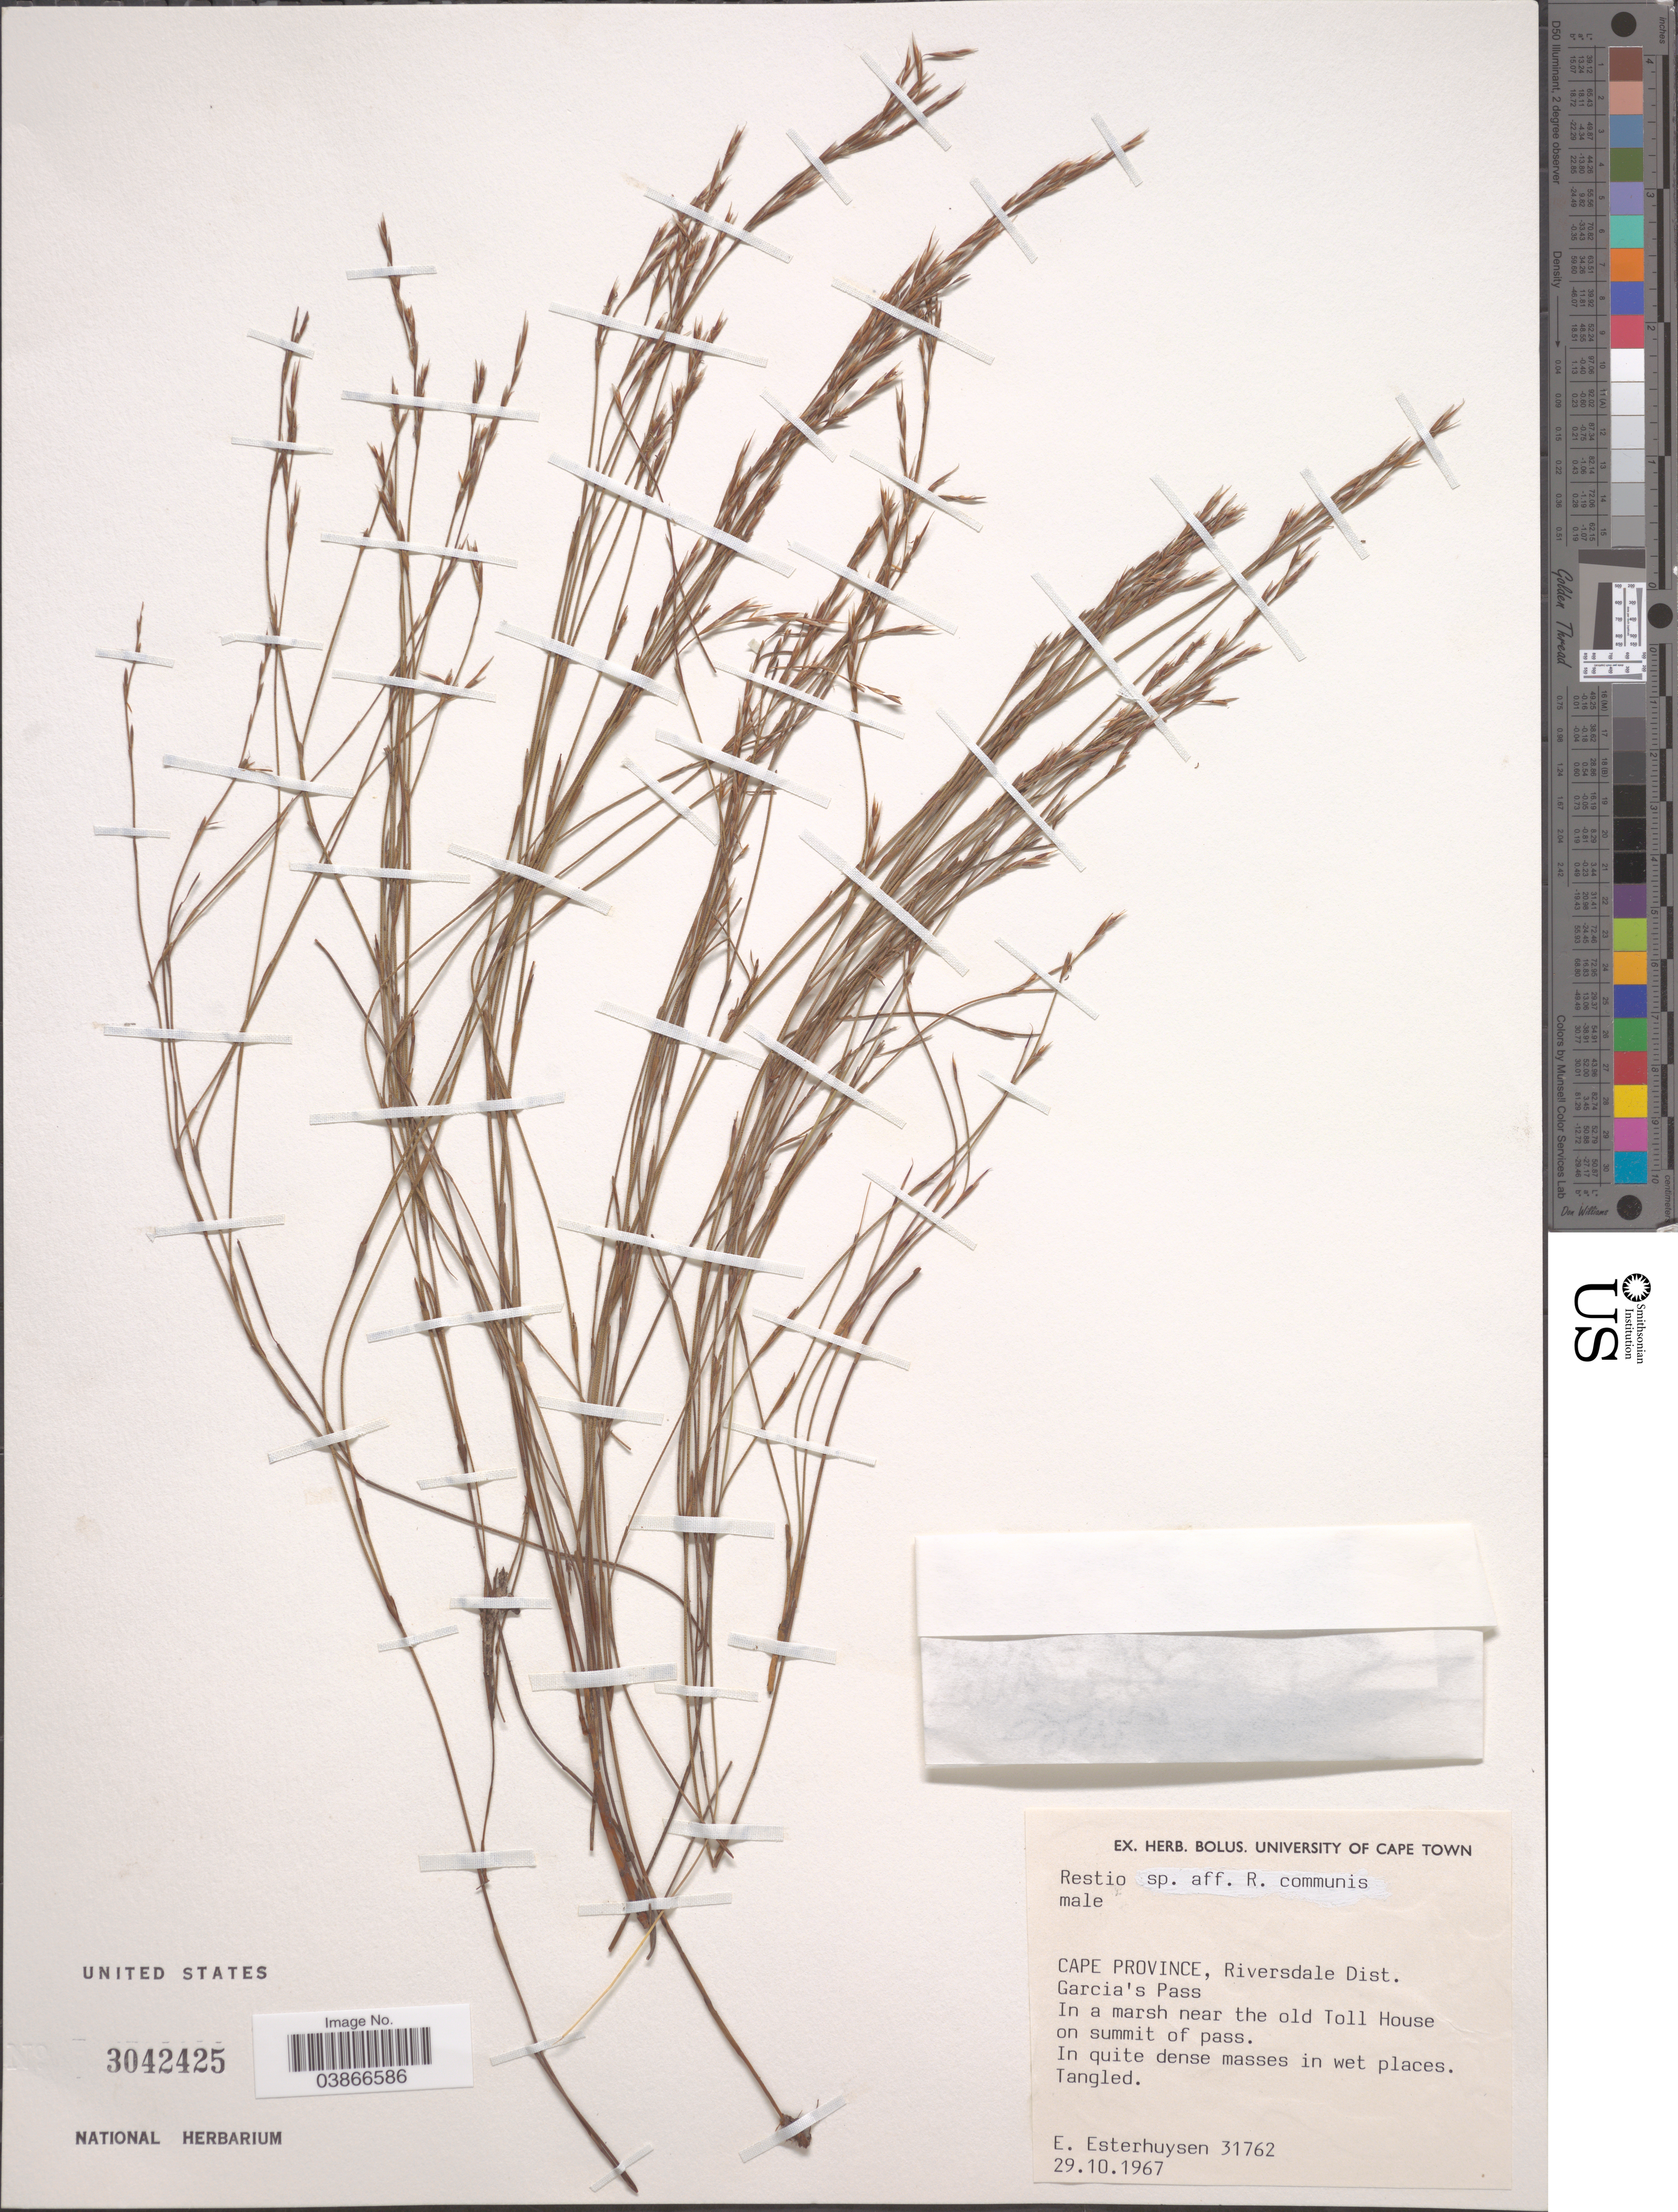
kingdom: Plantae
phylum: Tracheophyta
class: Liliopsida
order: Poales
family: Restionaceae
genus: Restio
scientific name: Restio communis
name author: Pillans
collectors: E. E. Esterhuysen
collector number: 31762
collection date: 1967-10-29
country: South Africa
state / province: Western Cape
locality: Riversdale Dist. Garcia's Pass. In a marsh near the old Toll House on summit of pass.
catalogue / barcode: US 3042425